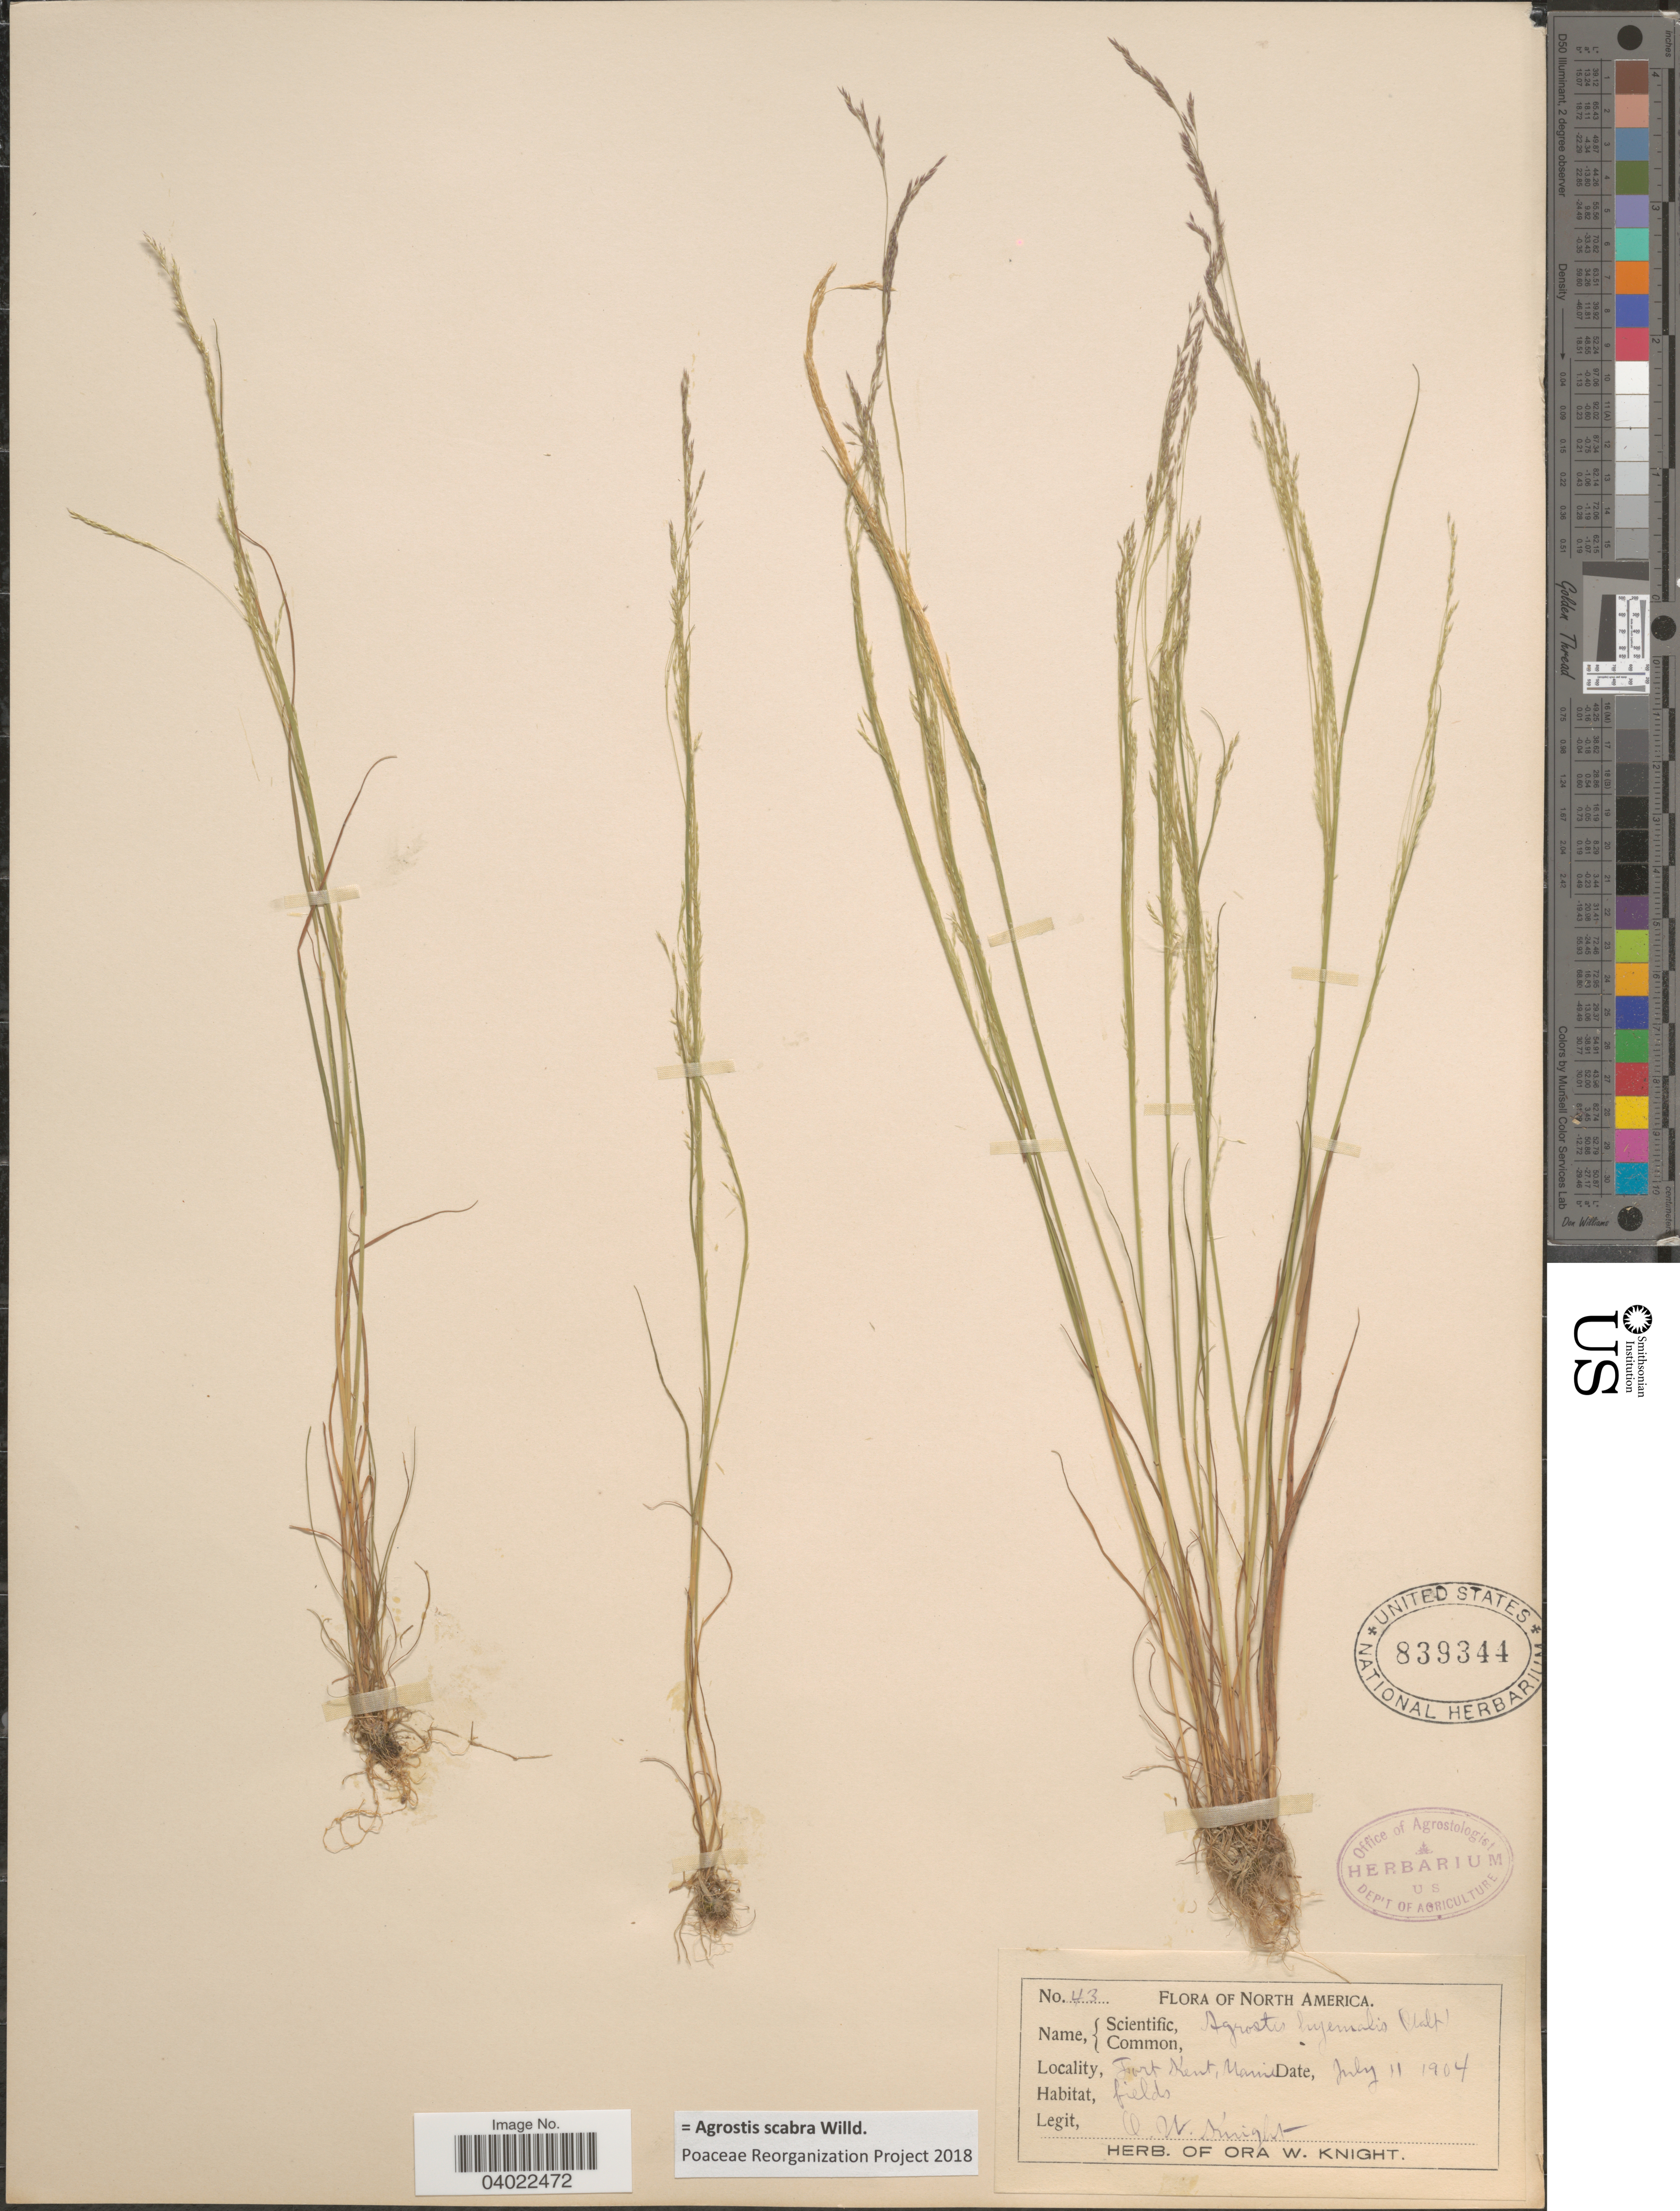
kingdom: Plantae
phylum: Tracheophyta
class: Liliopsida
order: Poales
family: Poaceae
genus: Agrostis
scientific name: Agrostis scabra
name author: Willd.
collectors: O. Knight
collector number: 43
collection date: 1904-07-11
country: United States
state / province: Maine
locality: Fort Kent.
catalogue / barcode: US 839344